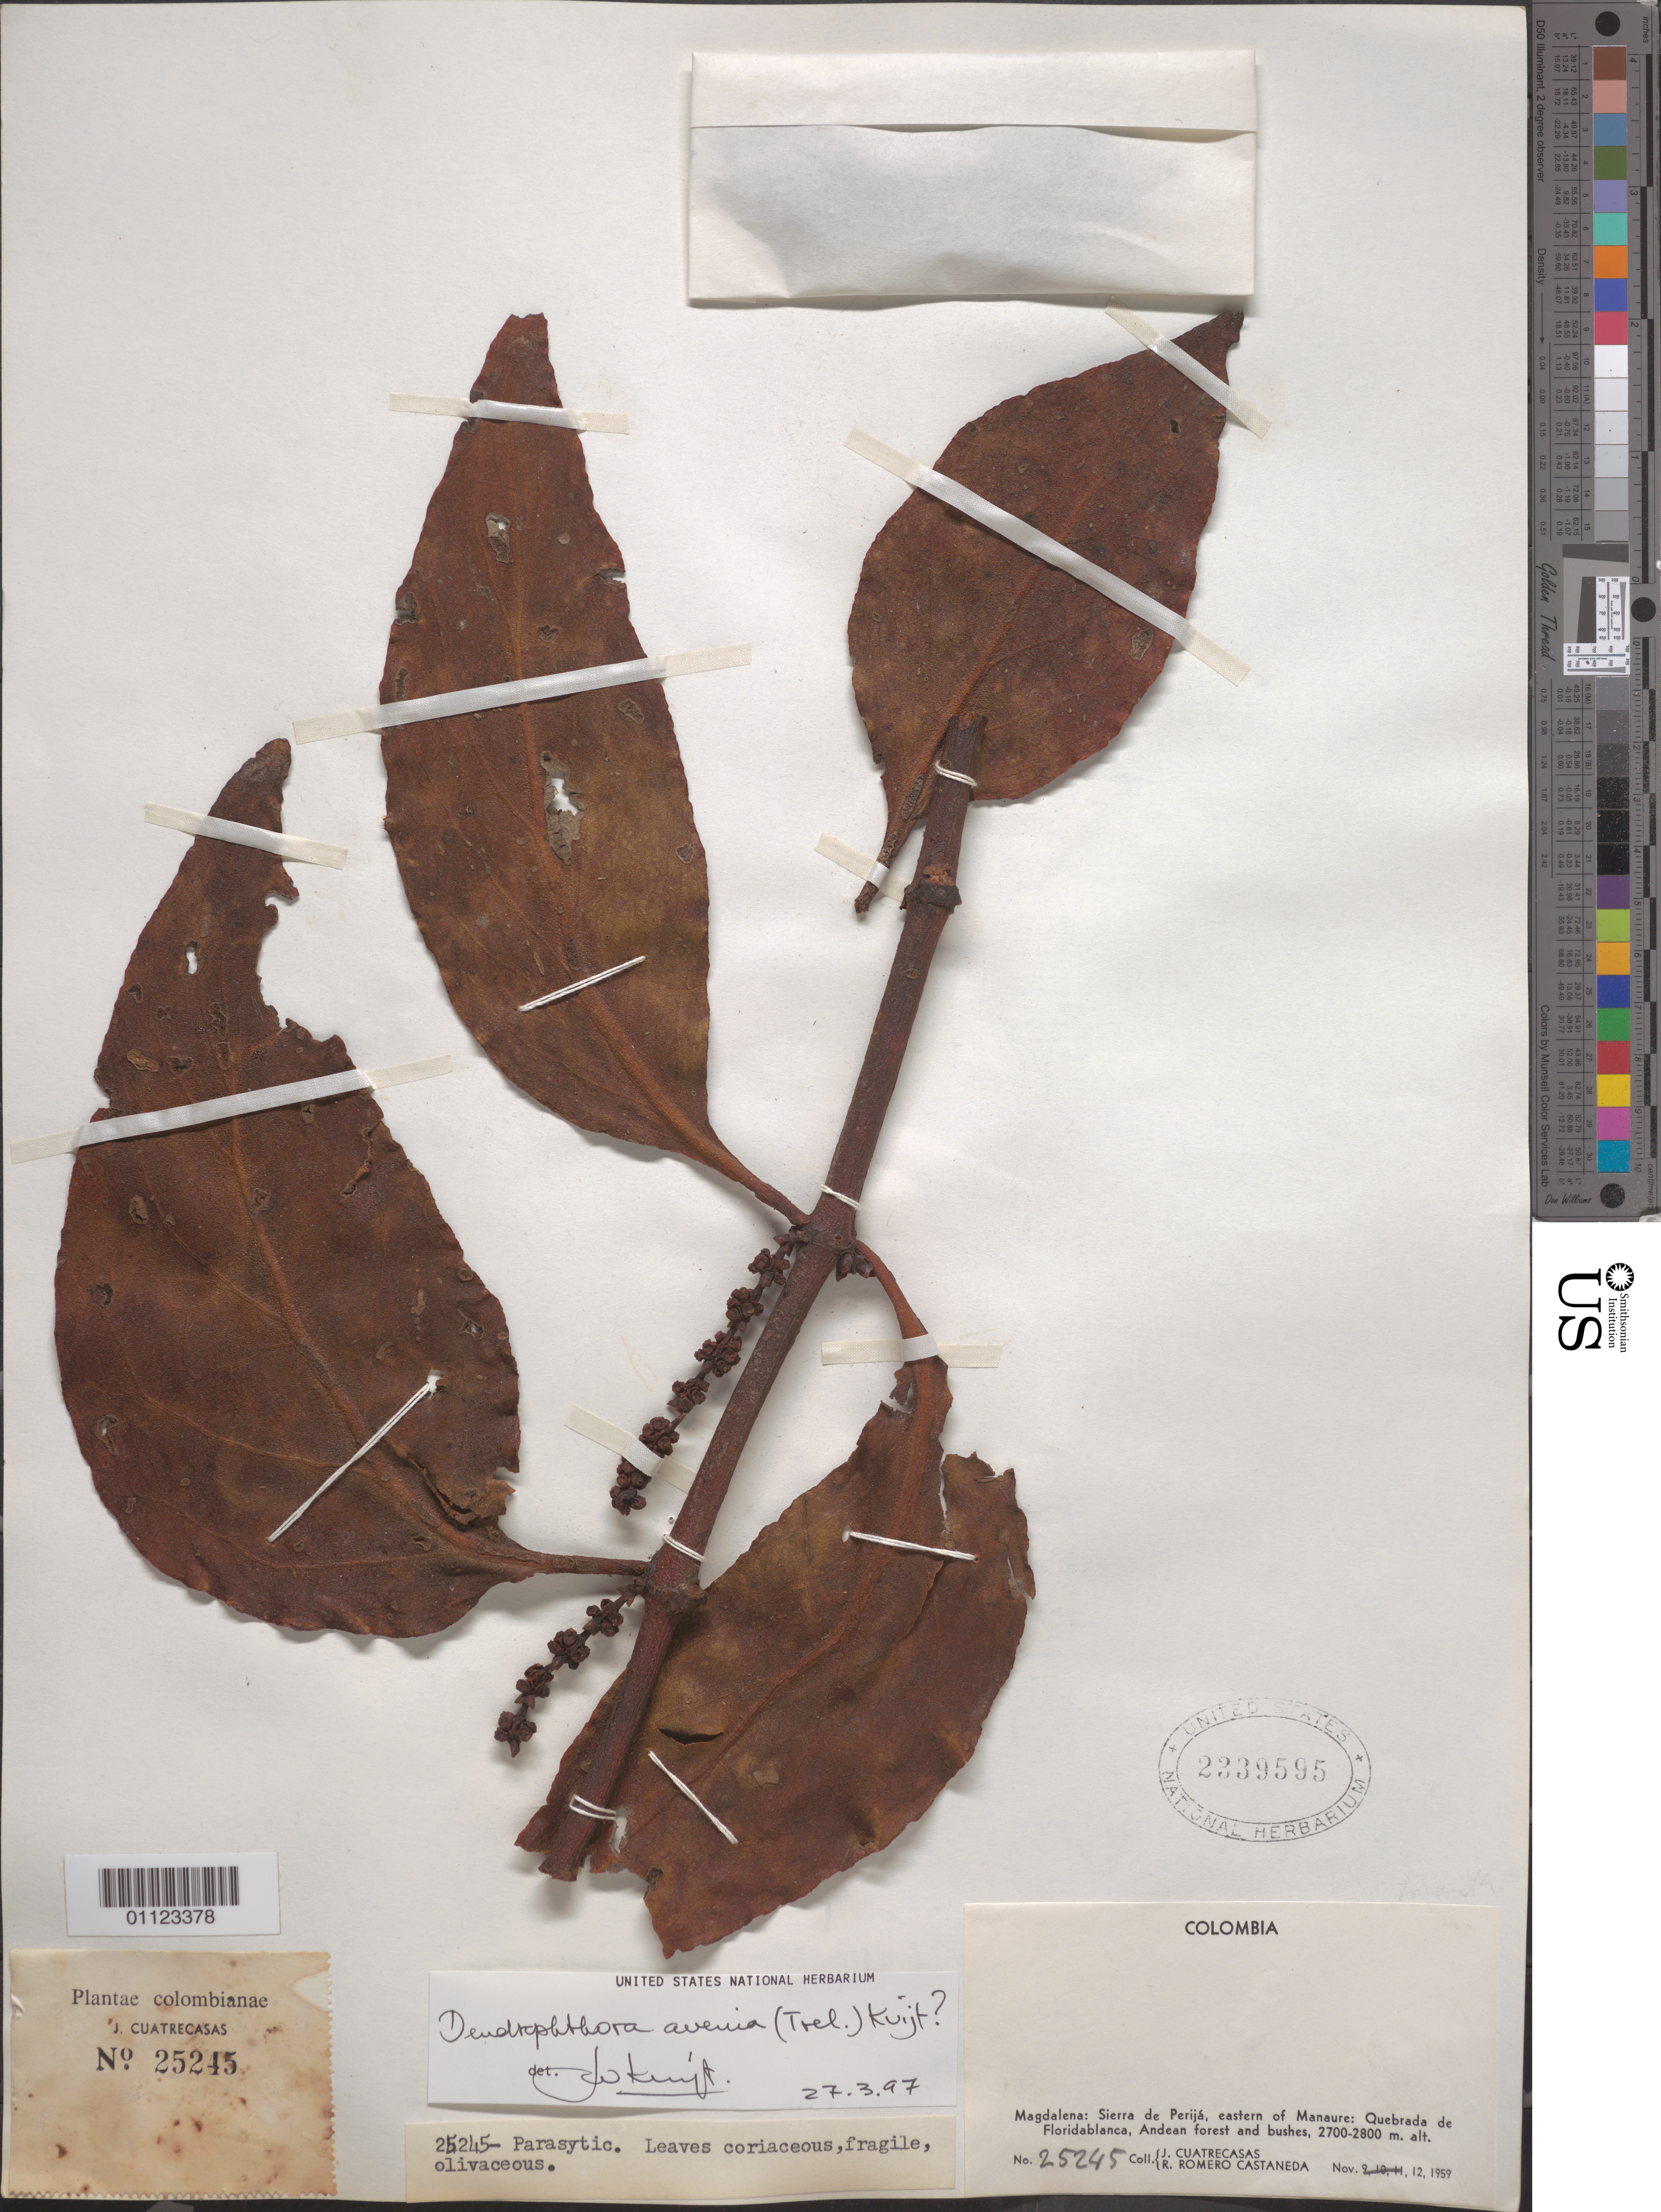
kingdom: Plantae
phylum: Tracheophyta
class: Magnoliopsida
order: Santalales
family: Viscaceae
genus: Dendrophthora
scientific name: Dendrophthora avenia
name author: (Trel.) Kuijt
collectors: J. Cuatrecasas & R. Romero Castañeda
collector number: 25245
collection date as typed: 12 Nov 1959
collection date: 1959-11-12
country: Colombia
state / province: Magdalena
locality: Sierra de Perija, E of Manaure. Quebrada de Floridablanca,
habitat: Andean forest and brush.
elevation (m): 2700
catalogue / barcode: US 2339595